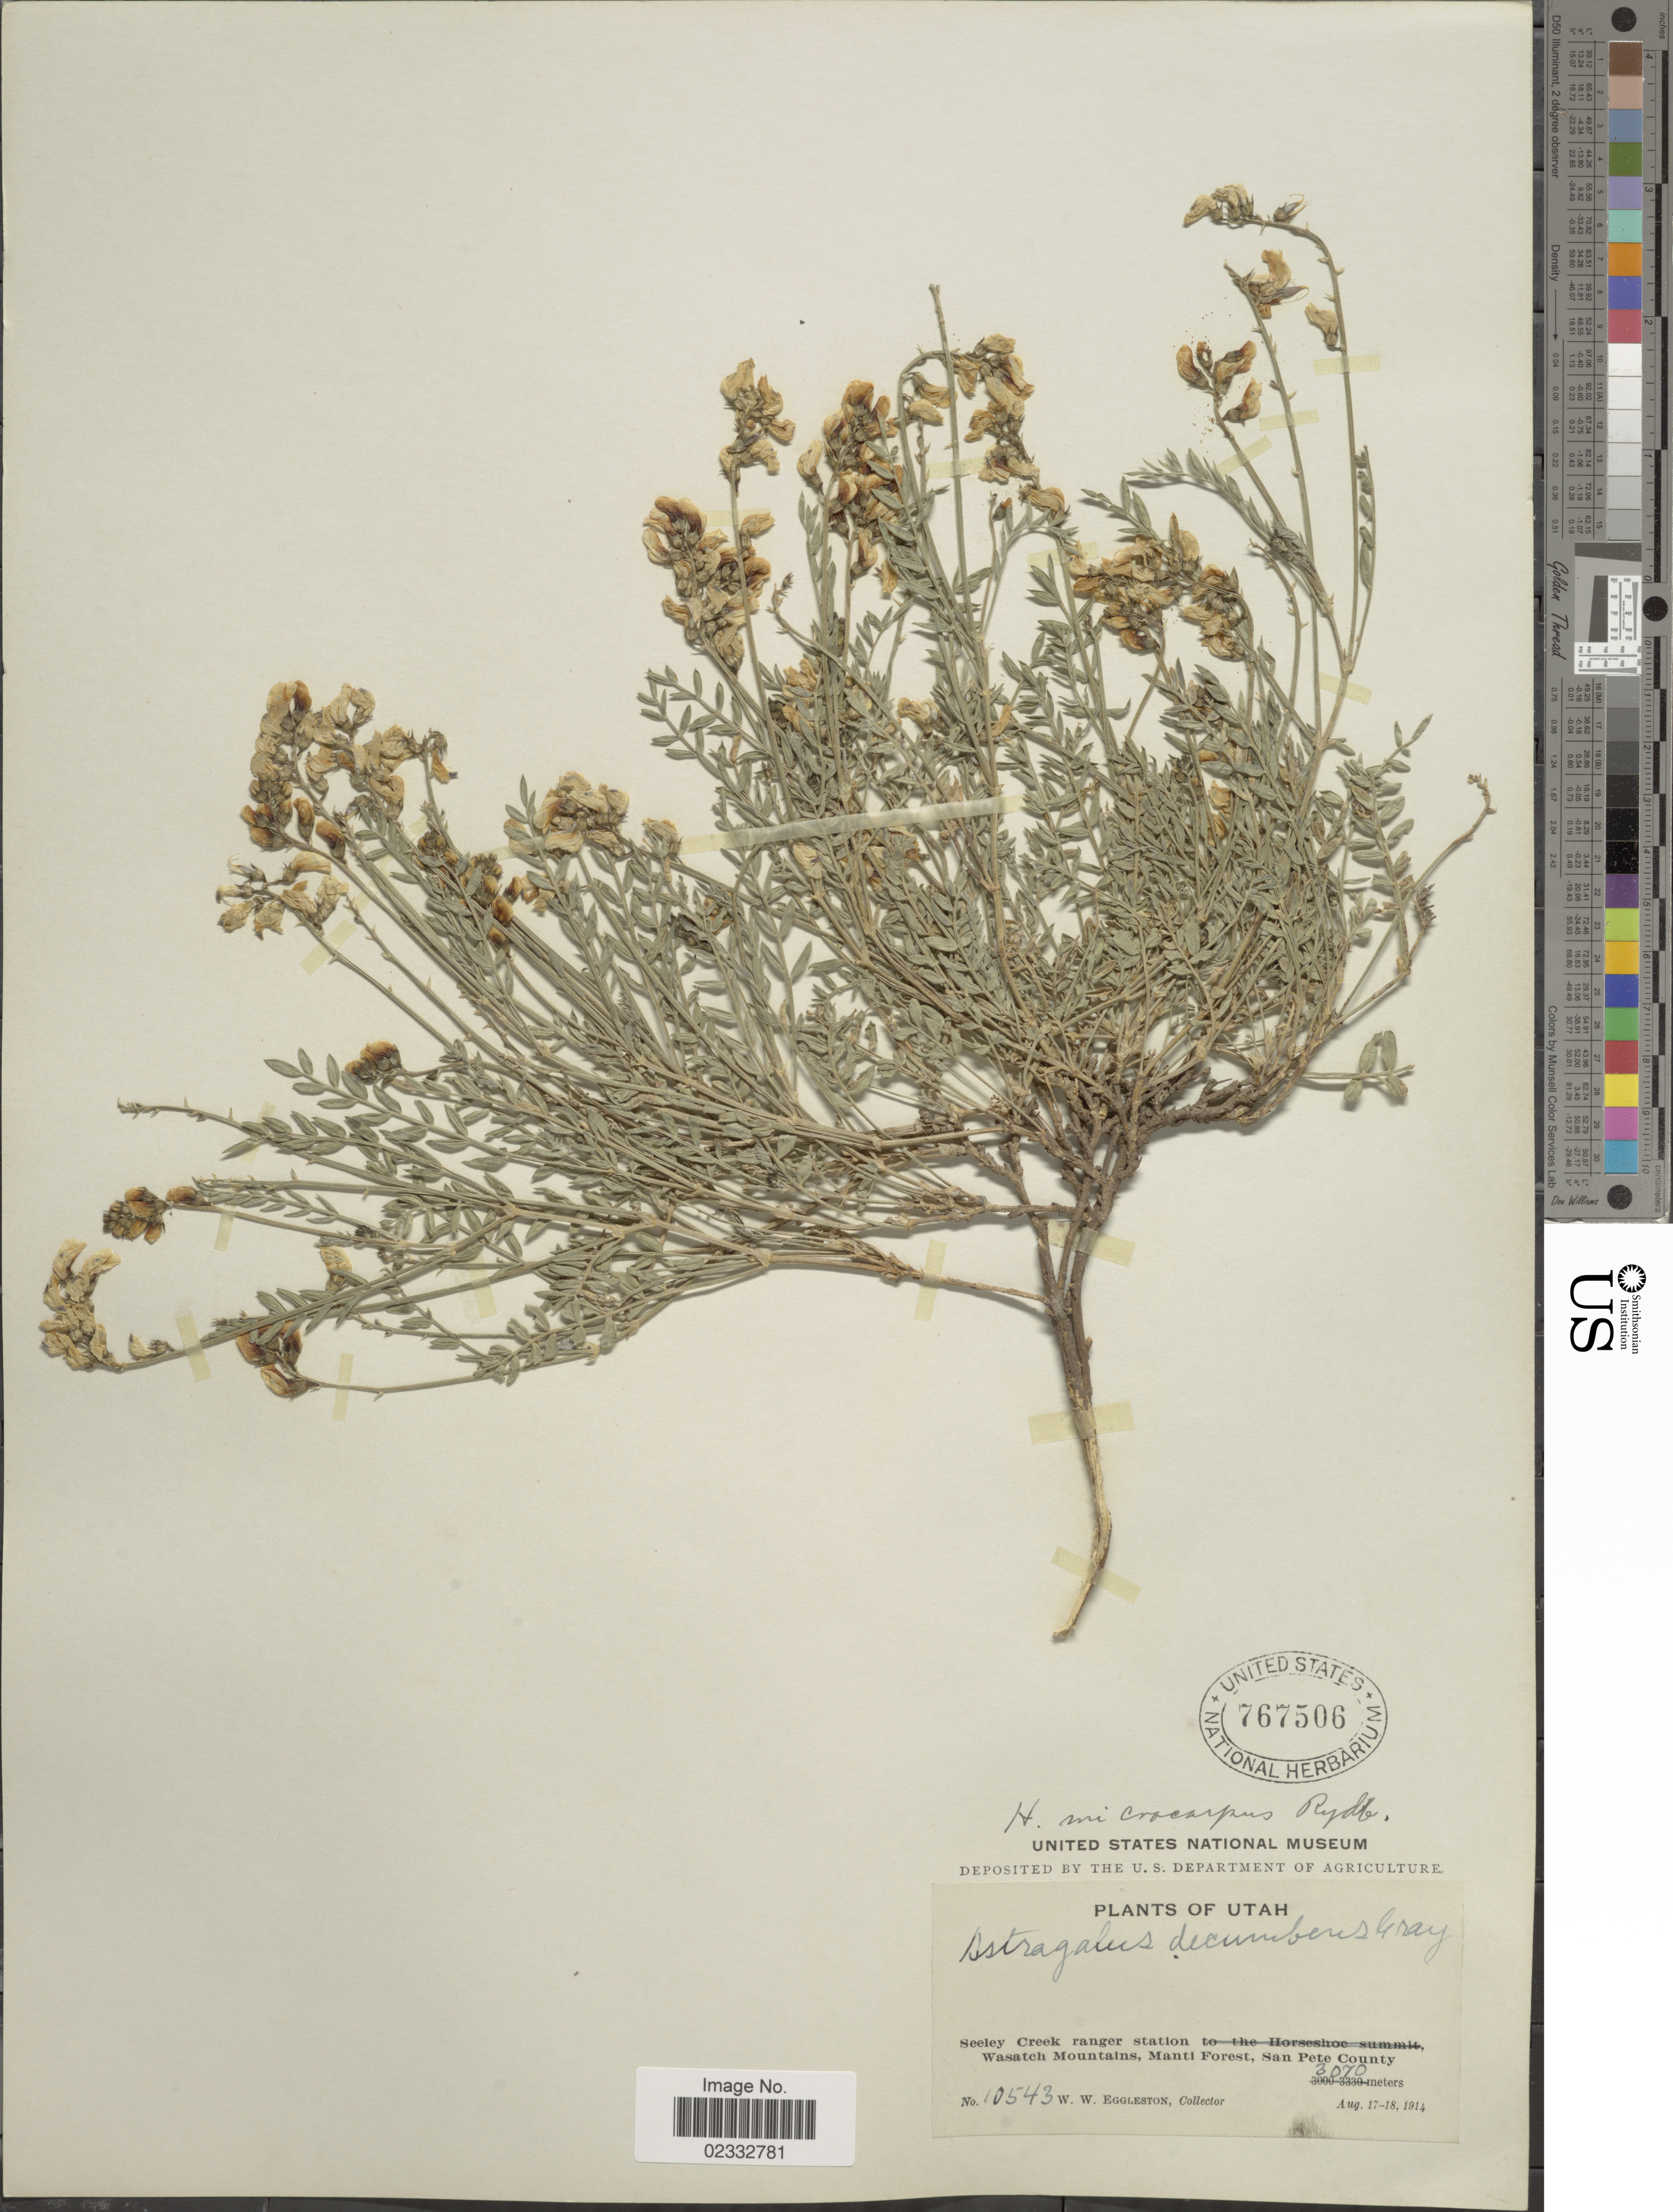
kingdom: Plantae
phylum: Tracheophyta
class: Magnoliopsida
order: Fabales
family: Fabaceae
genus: Astragalus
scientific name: Astragalus microcarpus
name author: A. DC.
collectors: W. W. Eggleston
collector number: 10543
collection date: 1914-08-17/1914-08-18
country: United States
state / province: Utah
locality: Seeley Creek ranger station, Wasatch Mountains, Manti Forest, San Pete County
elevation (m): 3070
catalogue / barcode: US 767506